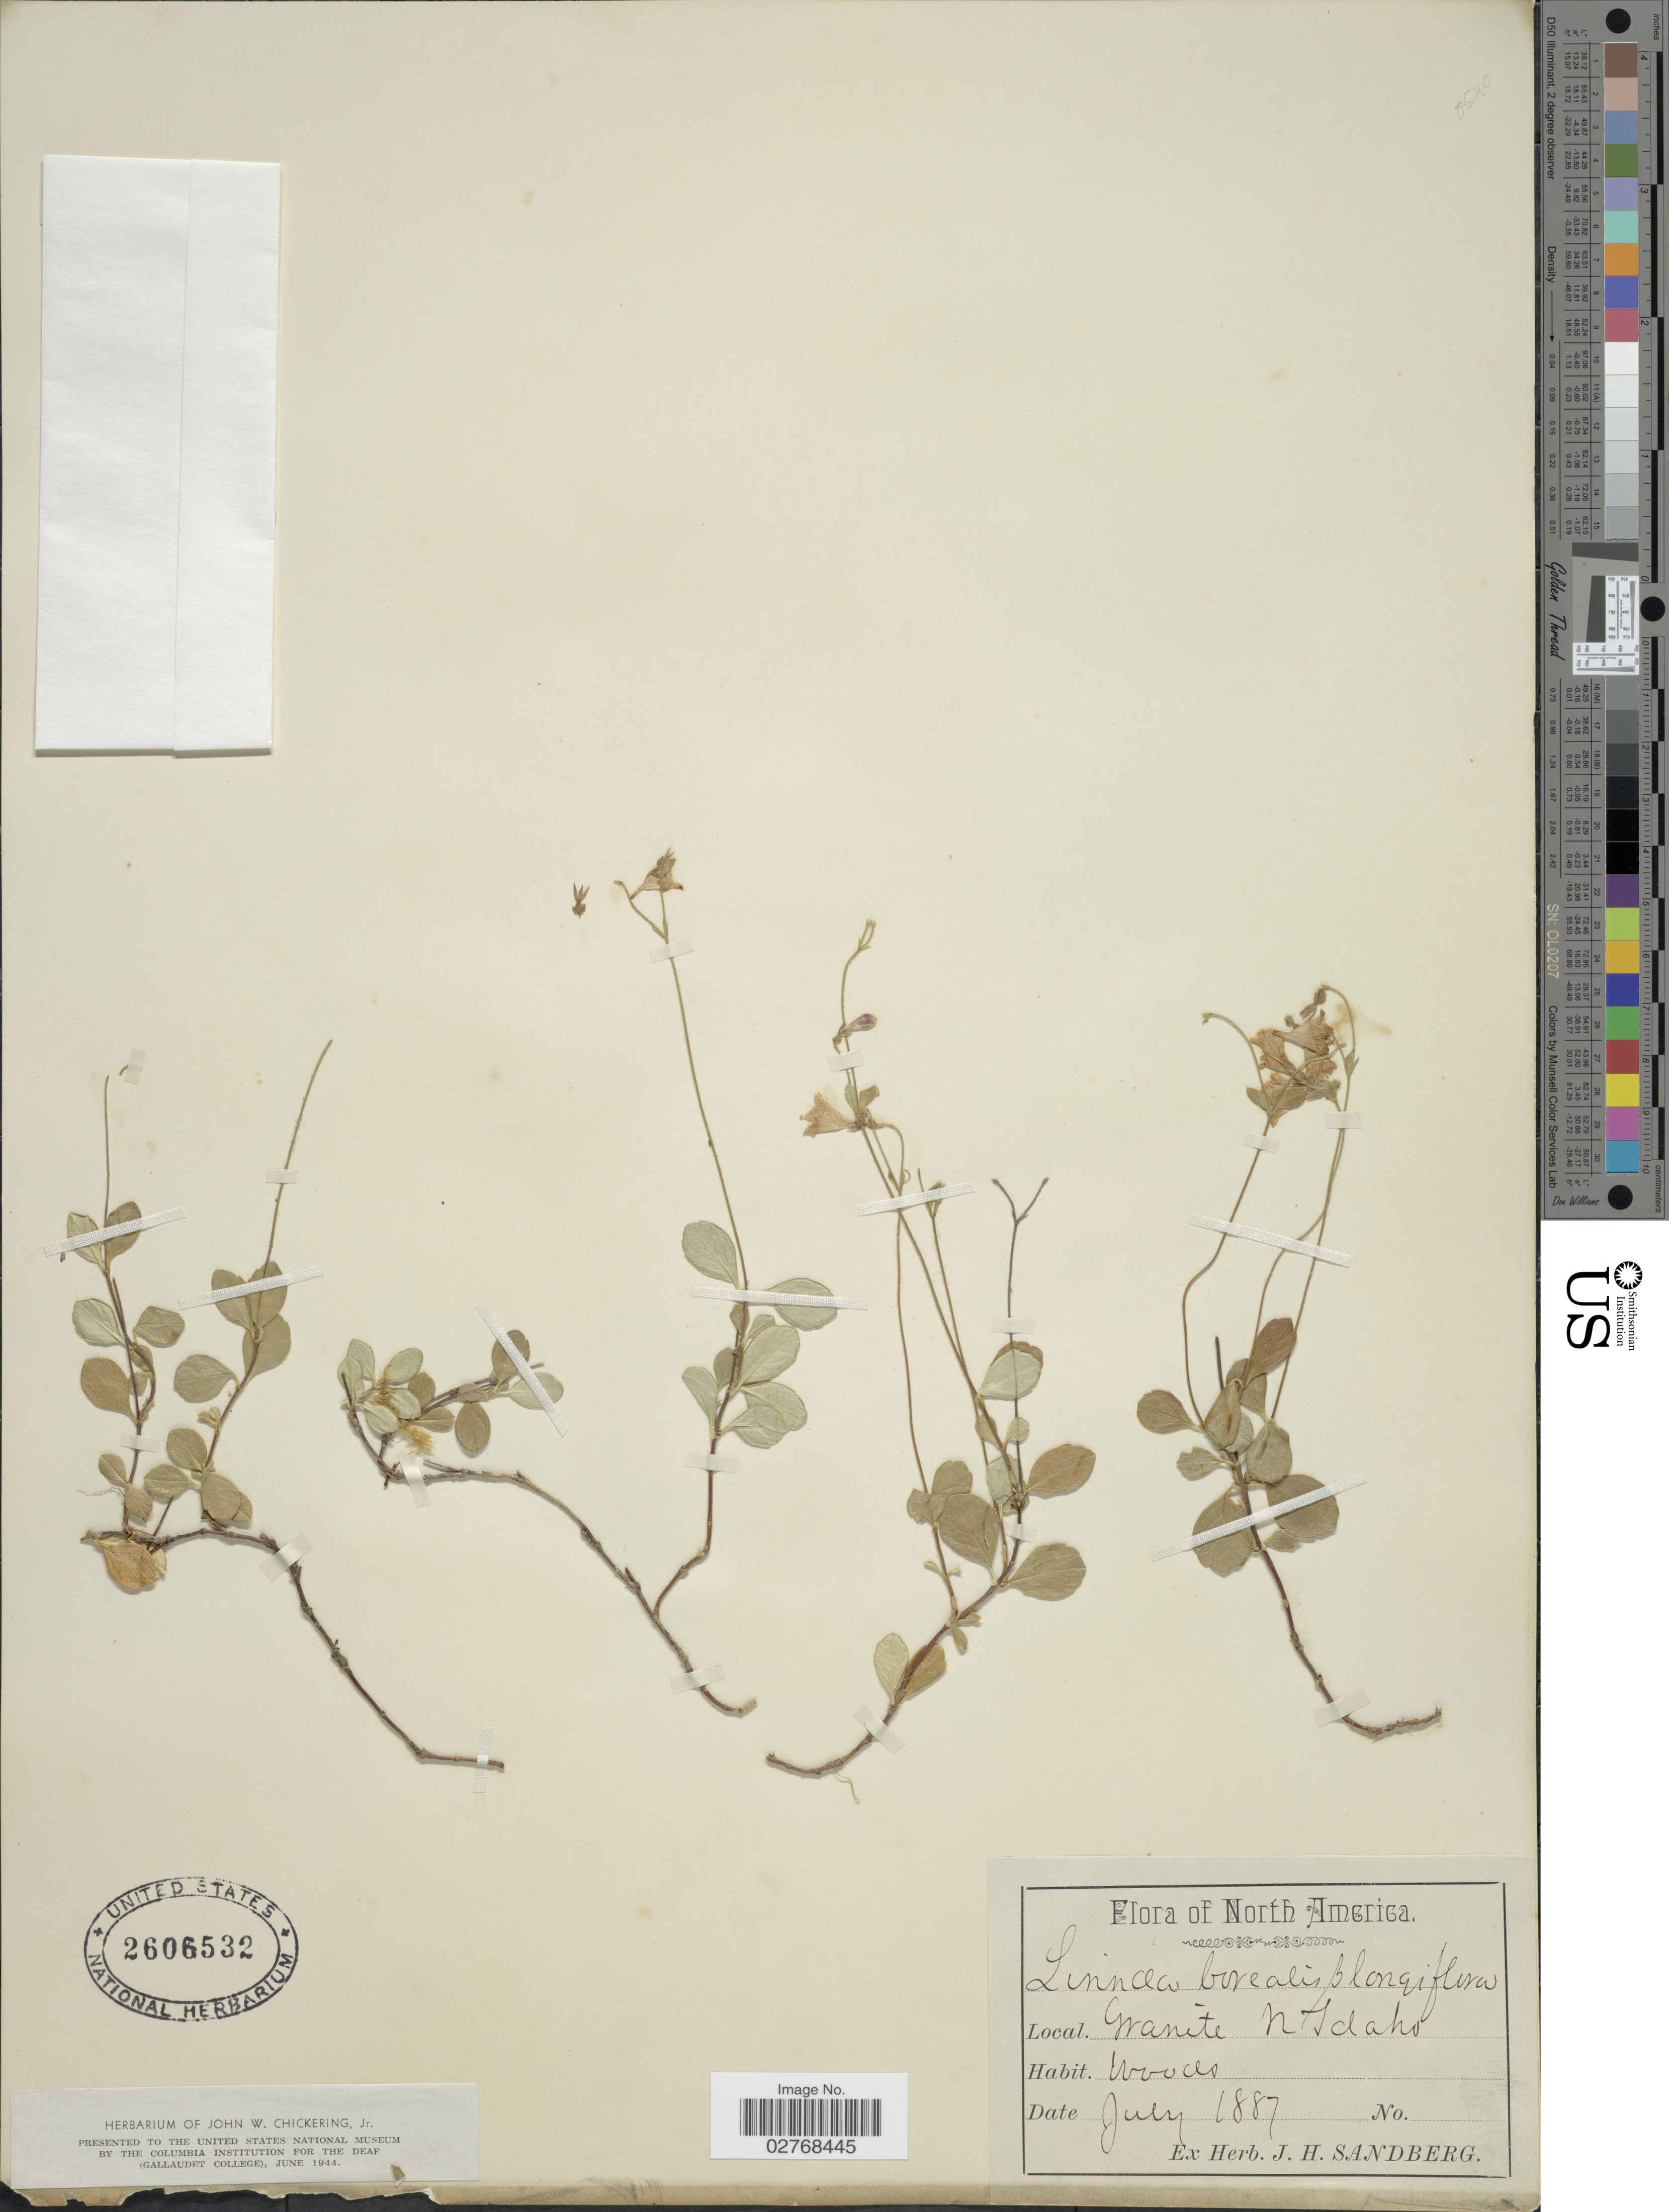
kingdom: Plantae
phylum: Tracheophyta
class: Magnoliopsida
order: Dipsacales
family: Caprifoliaceae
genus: Linnaea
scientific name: Linnaea borealis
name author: L.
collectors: ex. herb. J. H. Sandberg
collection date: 1887-07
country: United States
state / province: Idaho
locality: Granite N Idaho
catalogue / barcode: US 2606532